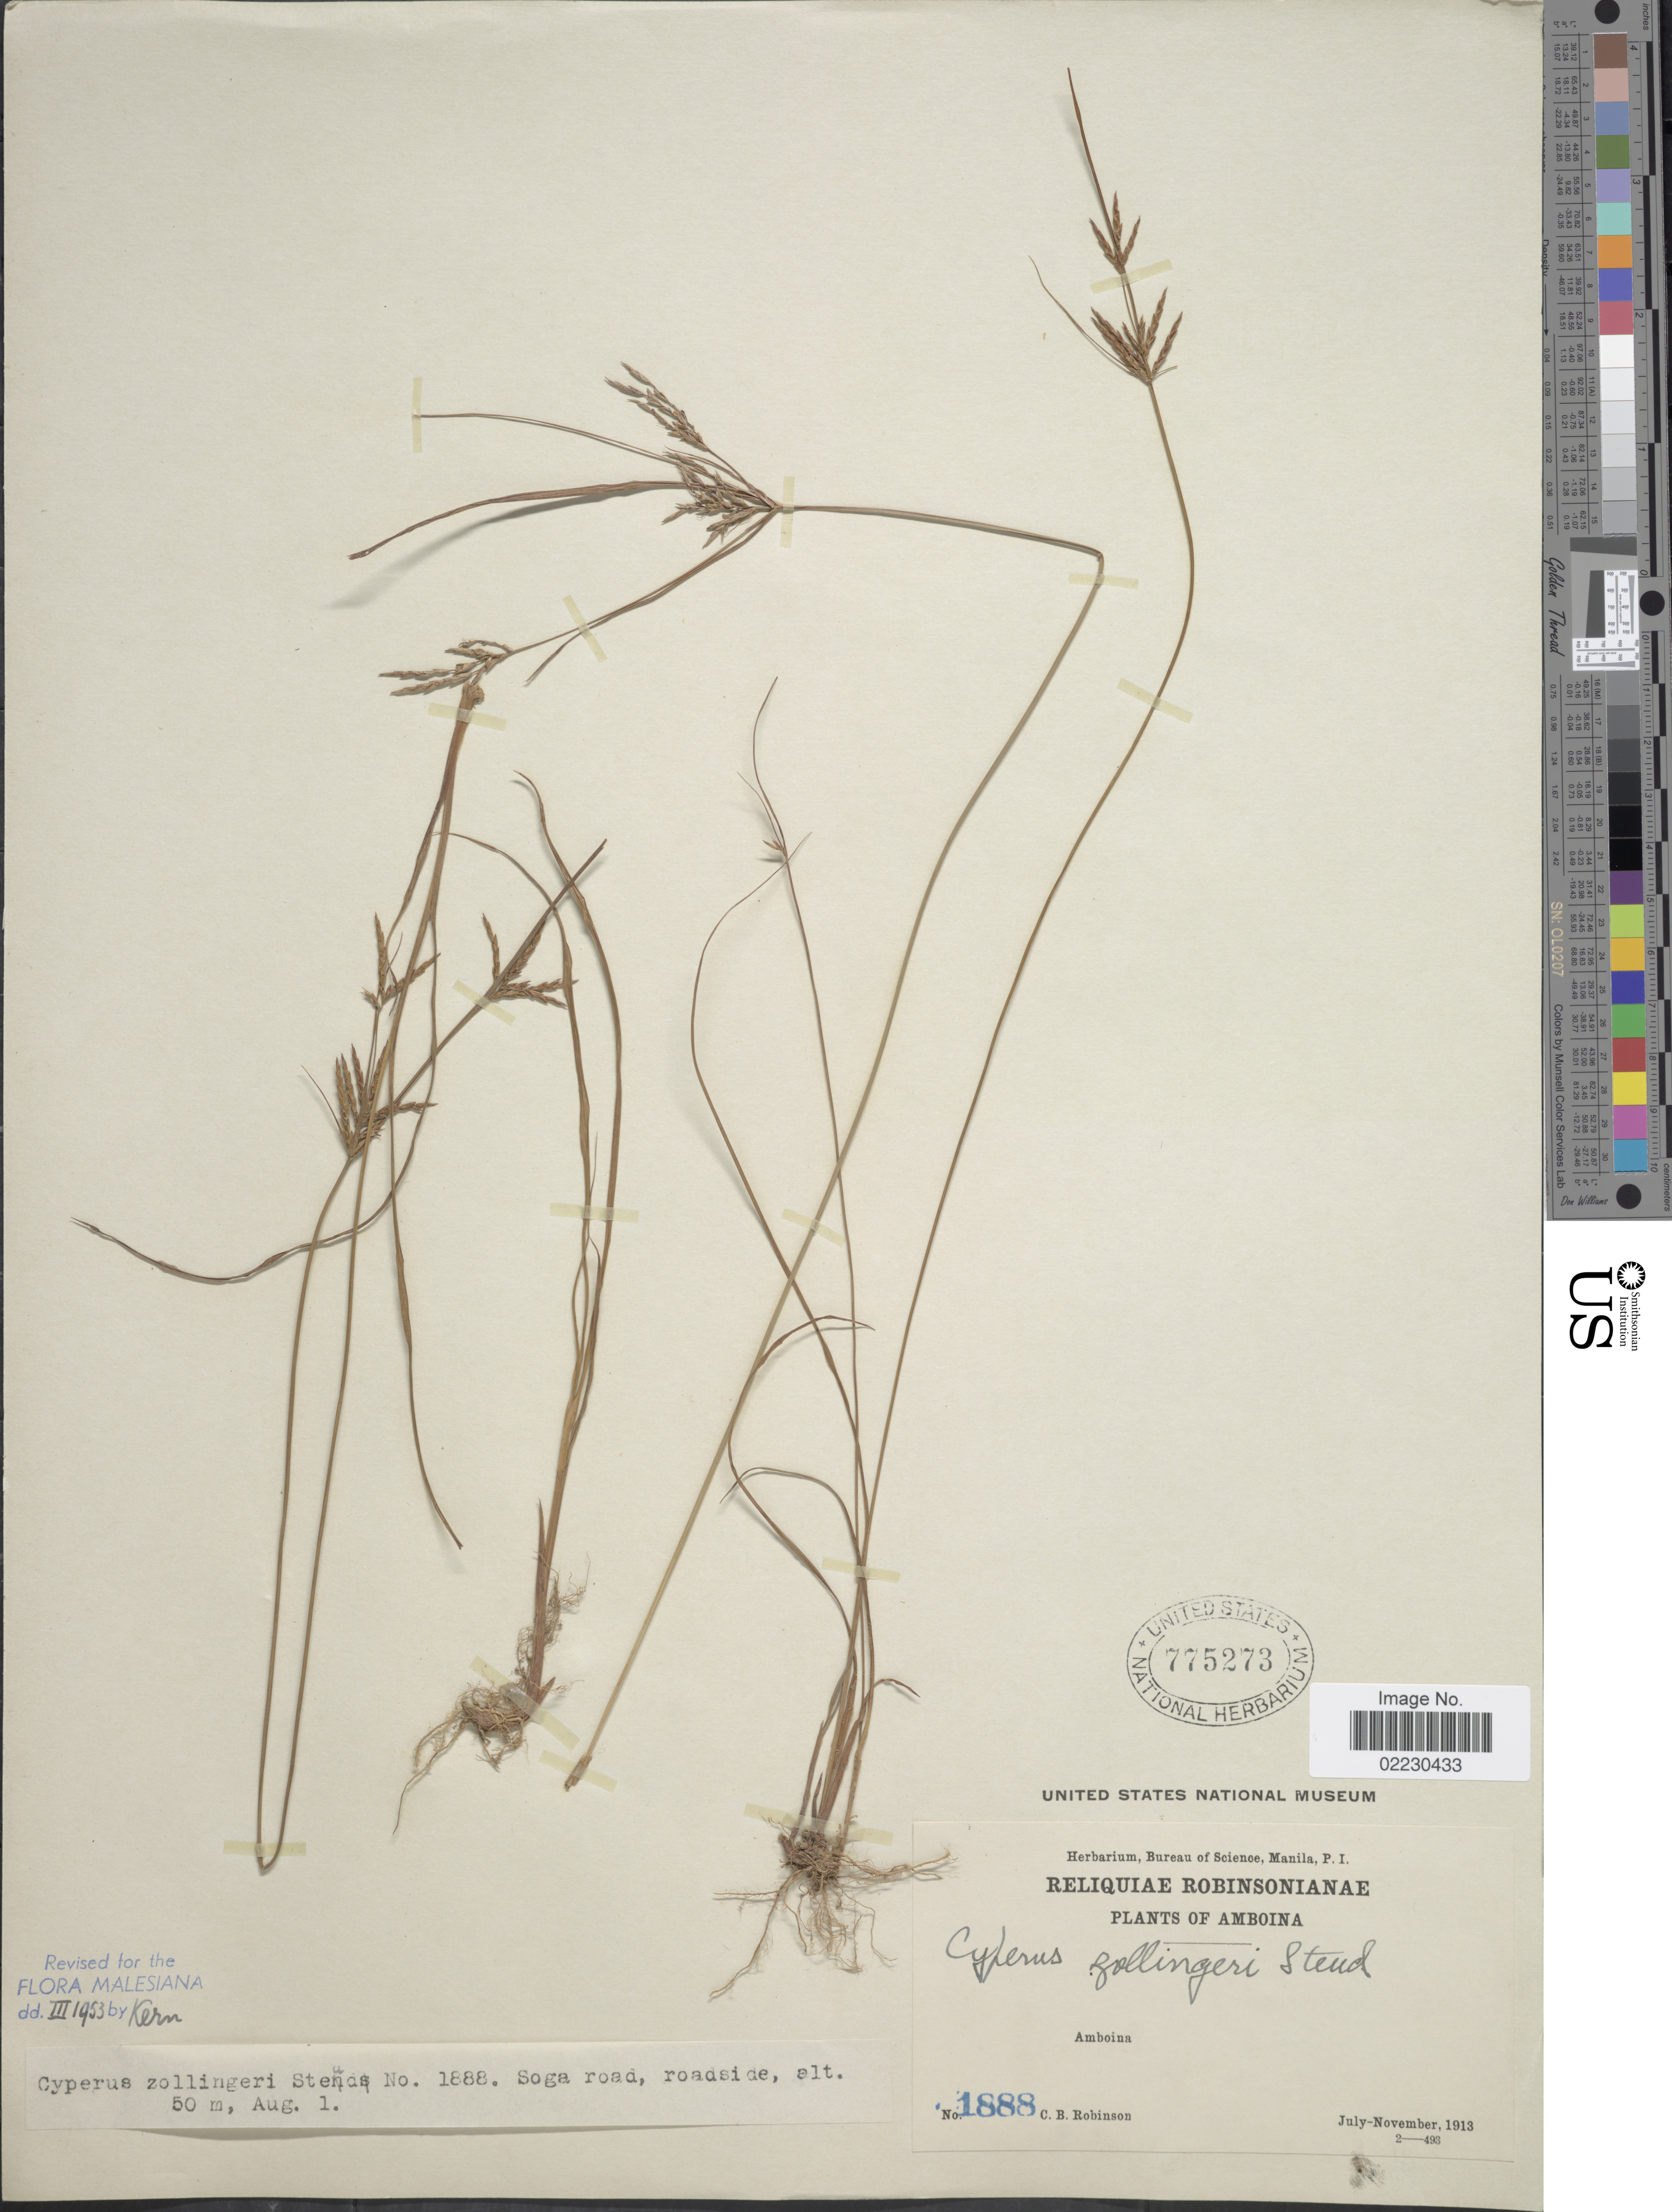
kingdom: Plantae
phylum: Tracheophyta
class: Liliopsida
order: Poales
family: Cyperaceae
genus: Cyperus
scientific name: Cyperus tenuiculmis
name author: Boeckeler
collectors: C. Robinson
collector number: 1888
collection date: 1913-07/1913-11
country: Indonesia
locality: Amboina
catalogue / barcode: US 775273